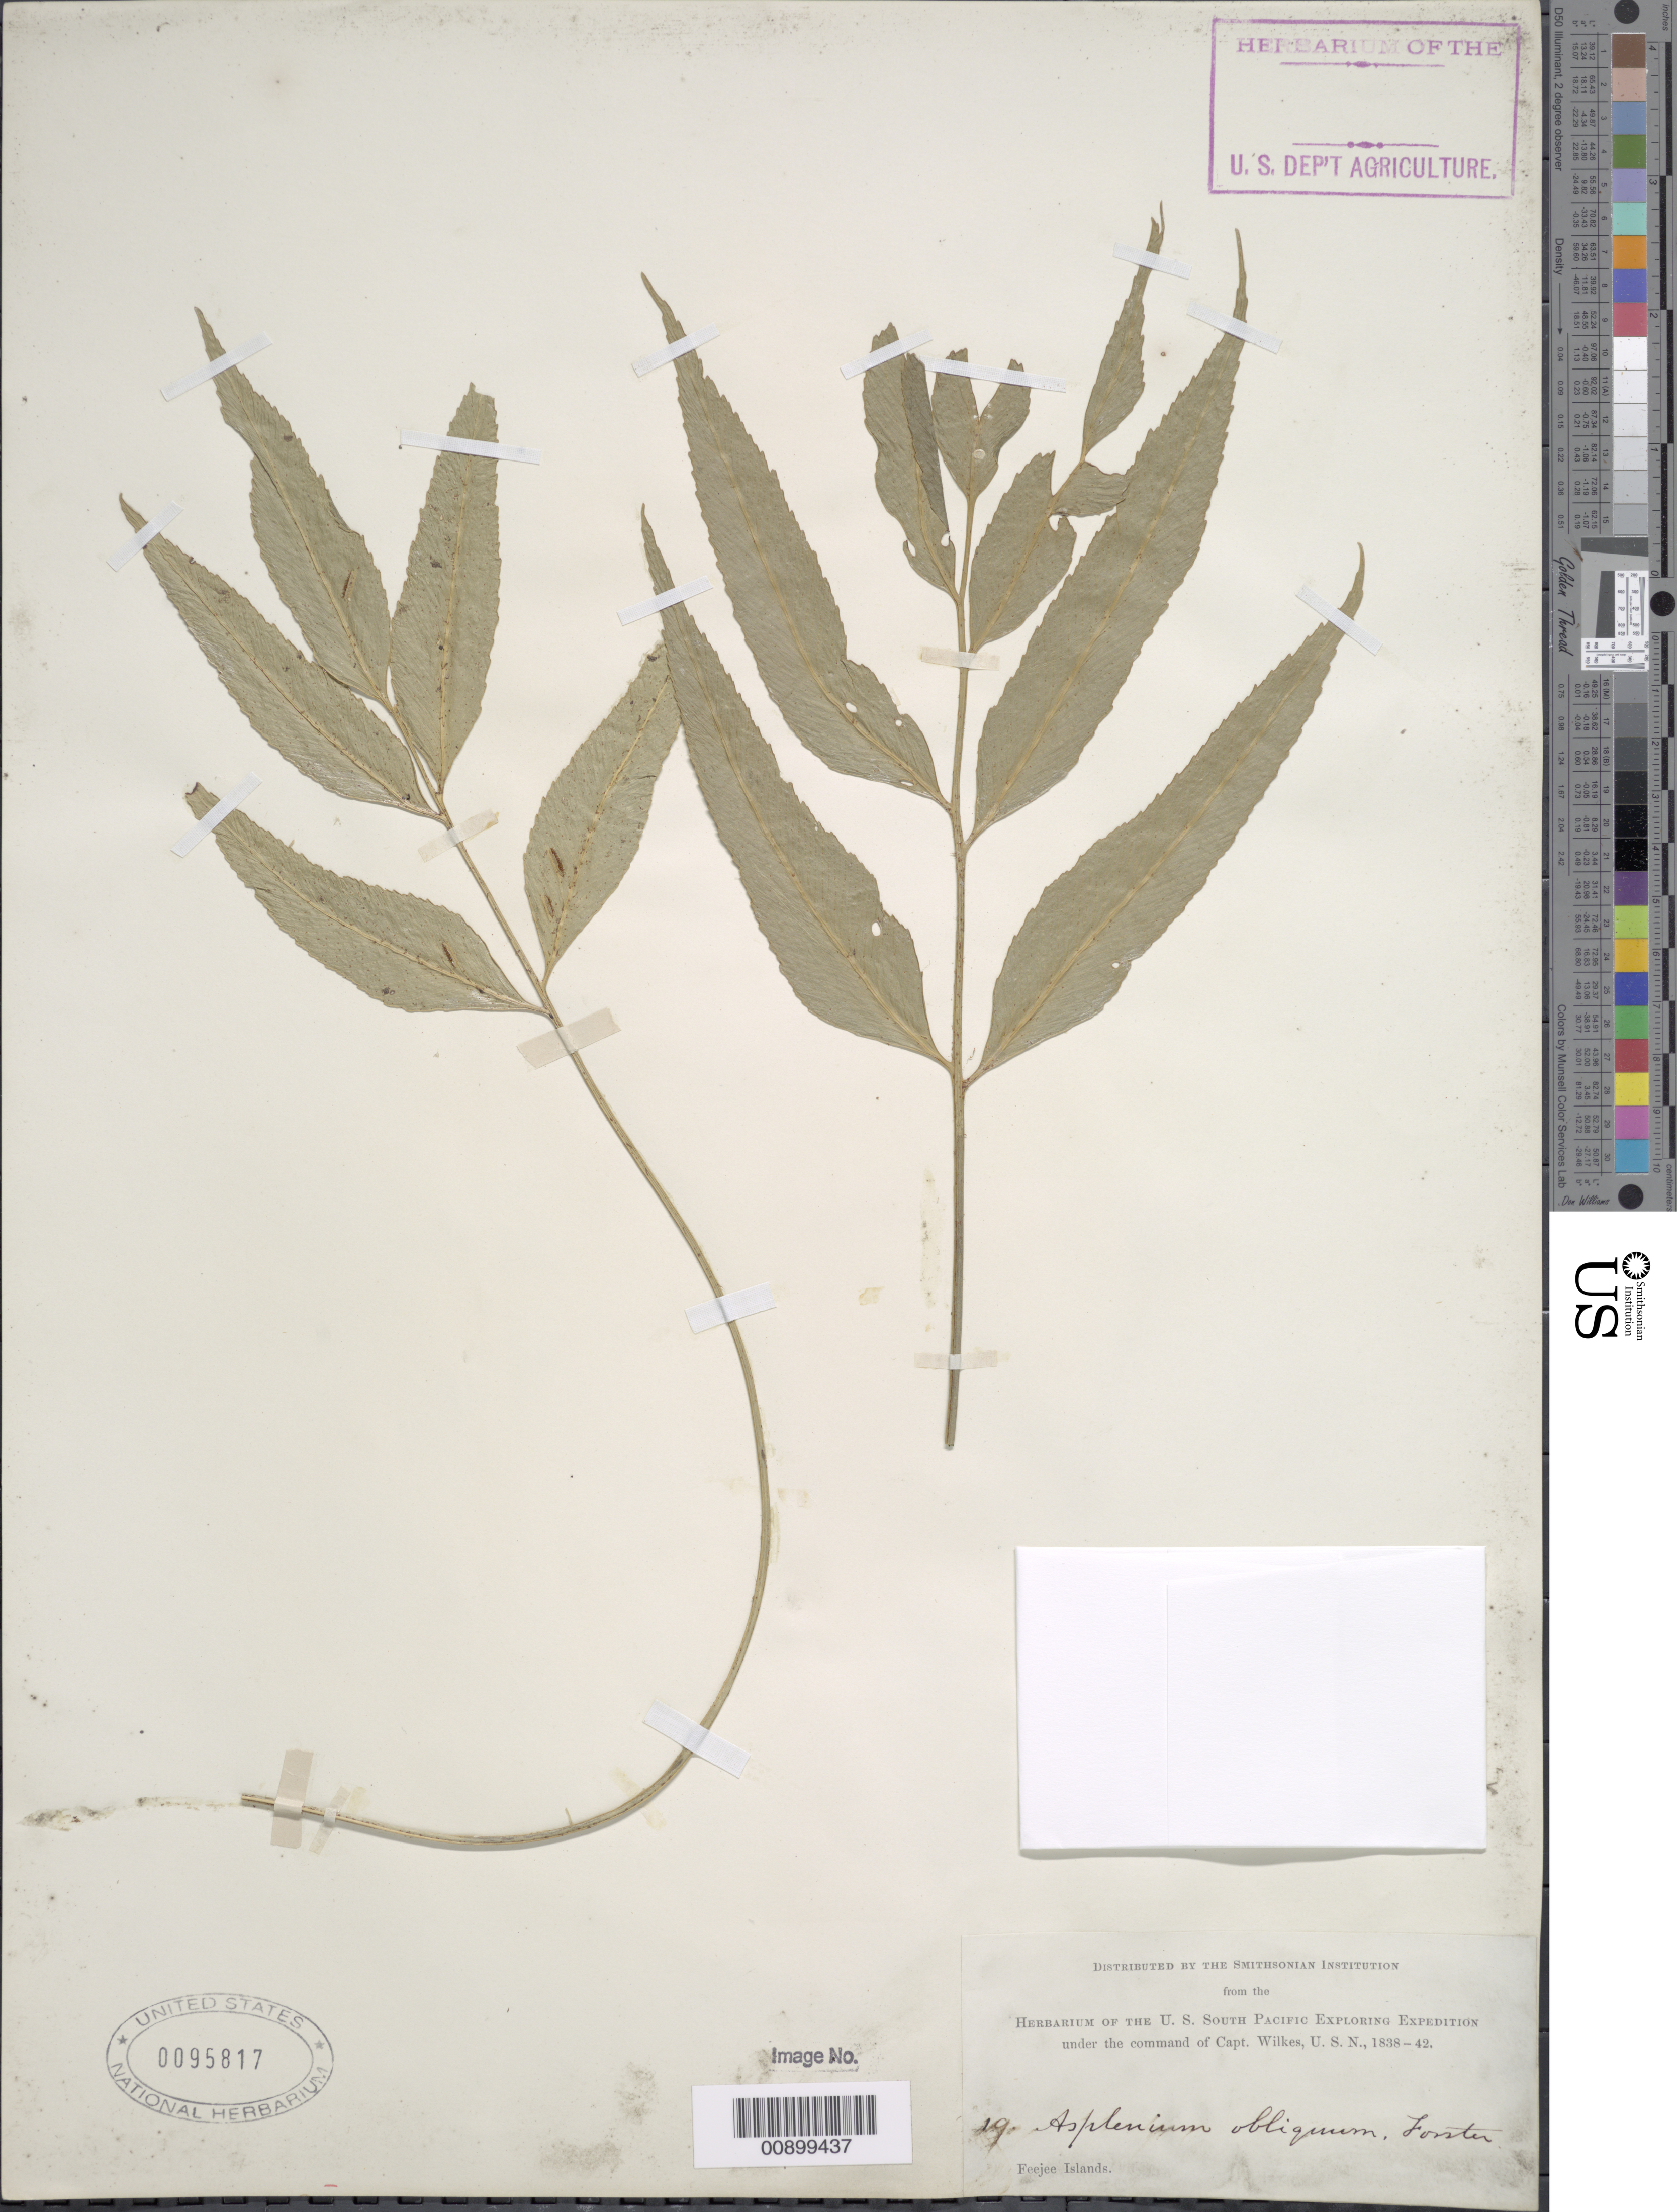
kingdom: Plantae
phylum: Tracheophyta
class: Polypodiopsida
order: Polypodiales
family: Aspleniaceae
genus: Asplenium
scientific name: Asplenium lucidum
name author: G. Forst.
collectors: Wilkes Explor. Exped.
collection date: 1838/1842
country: Fiji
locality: Feejee Islands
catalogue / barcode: US 95817